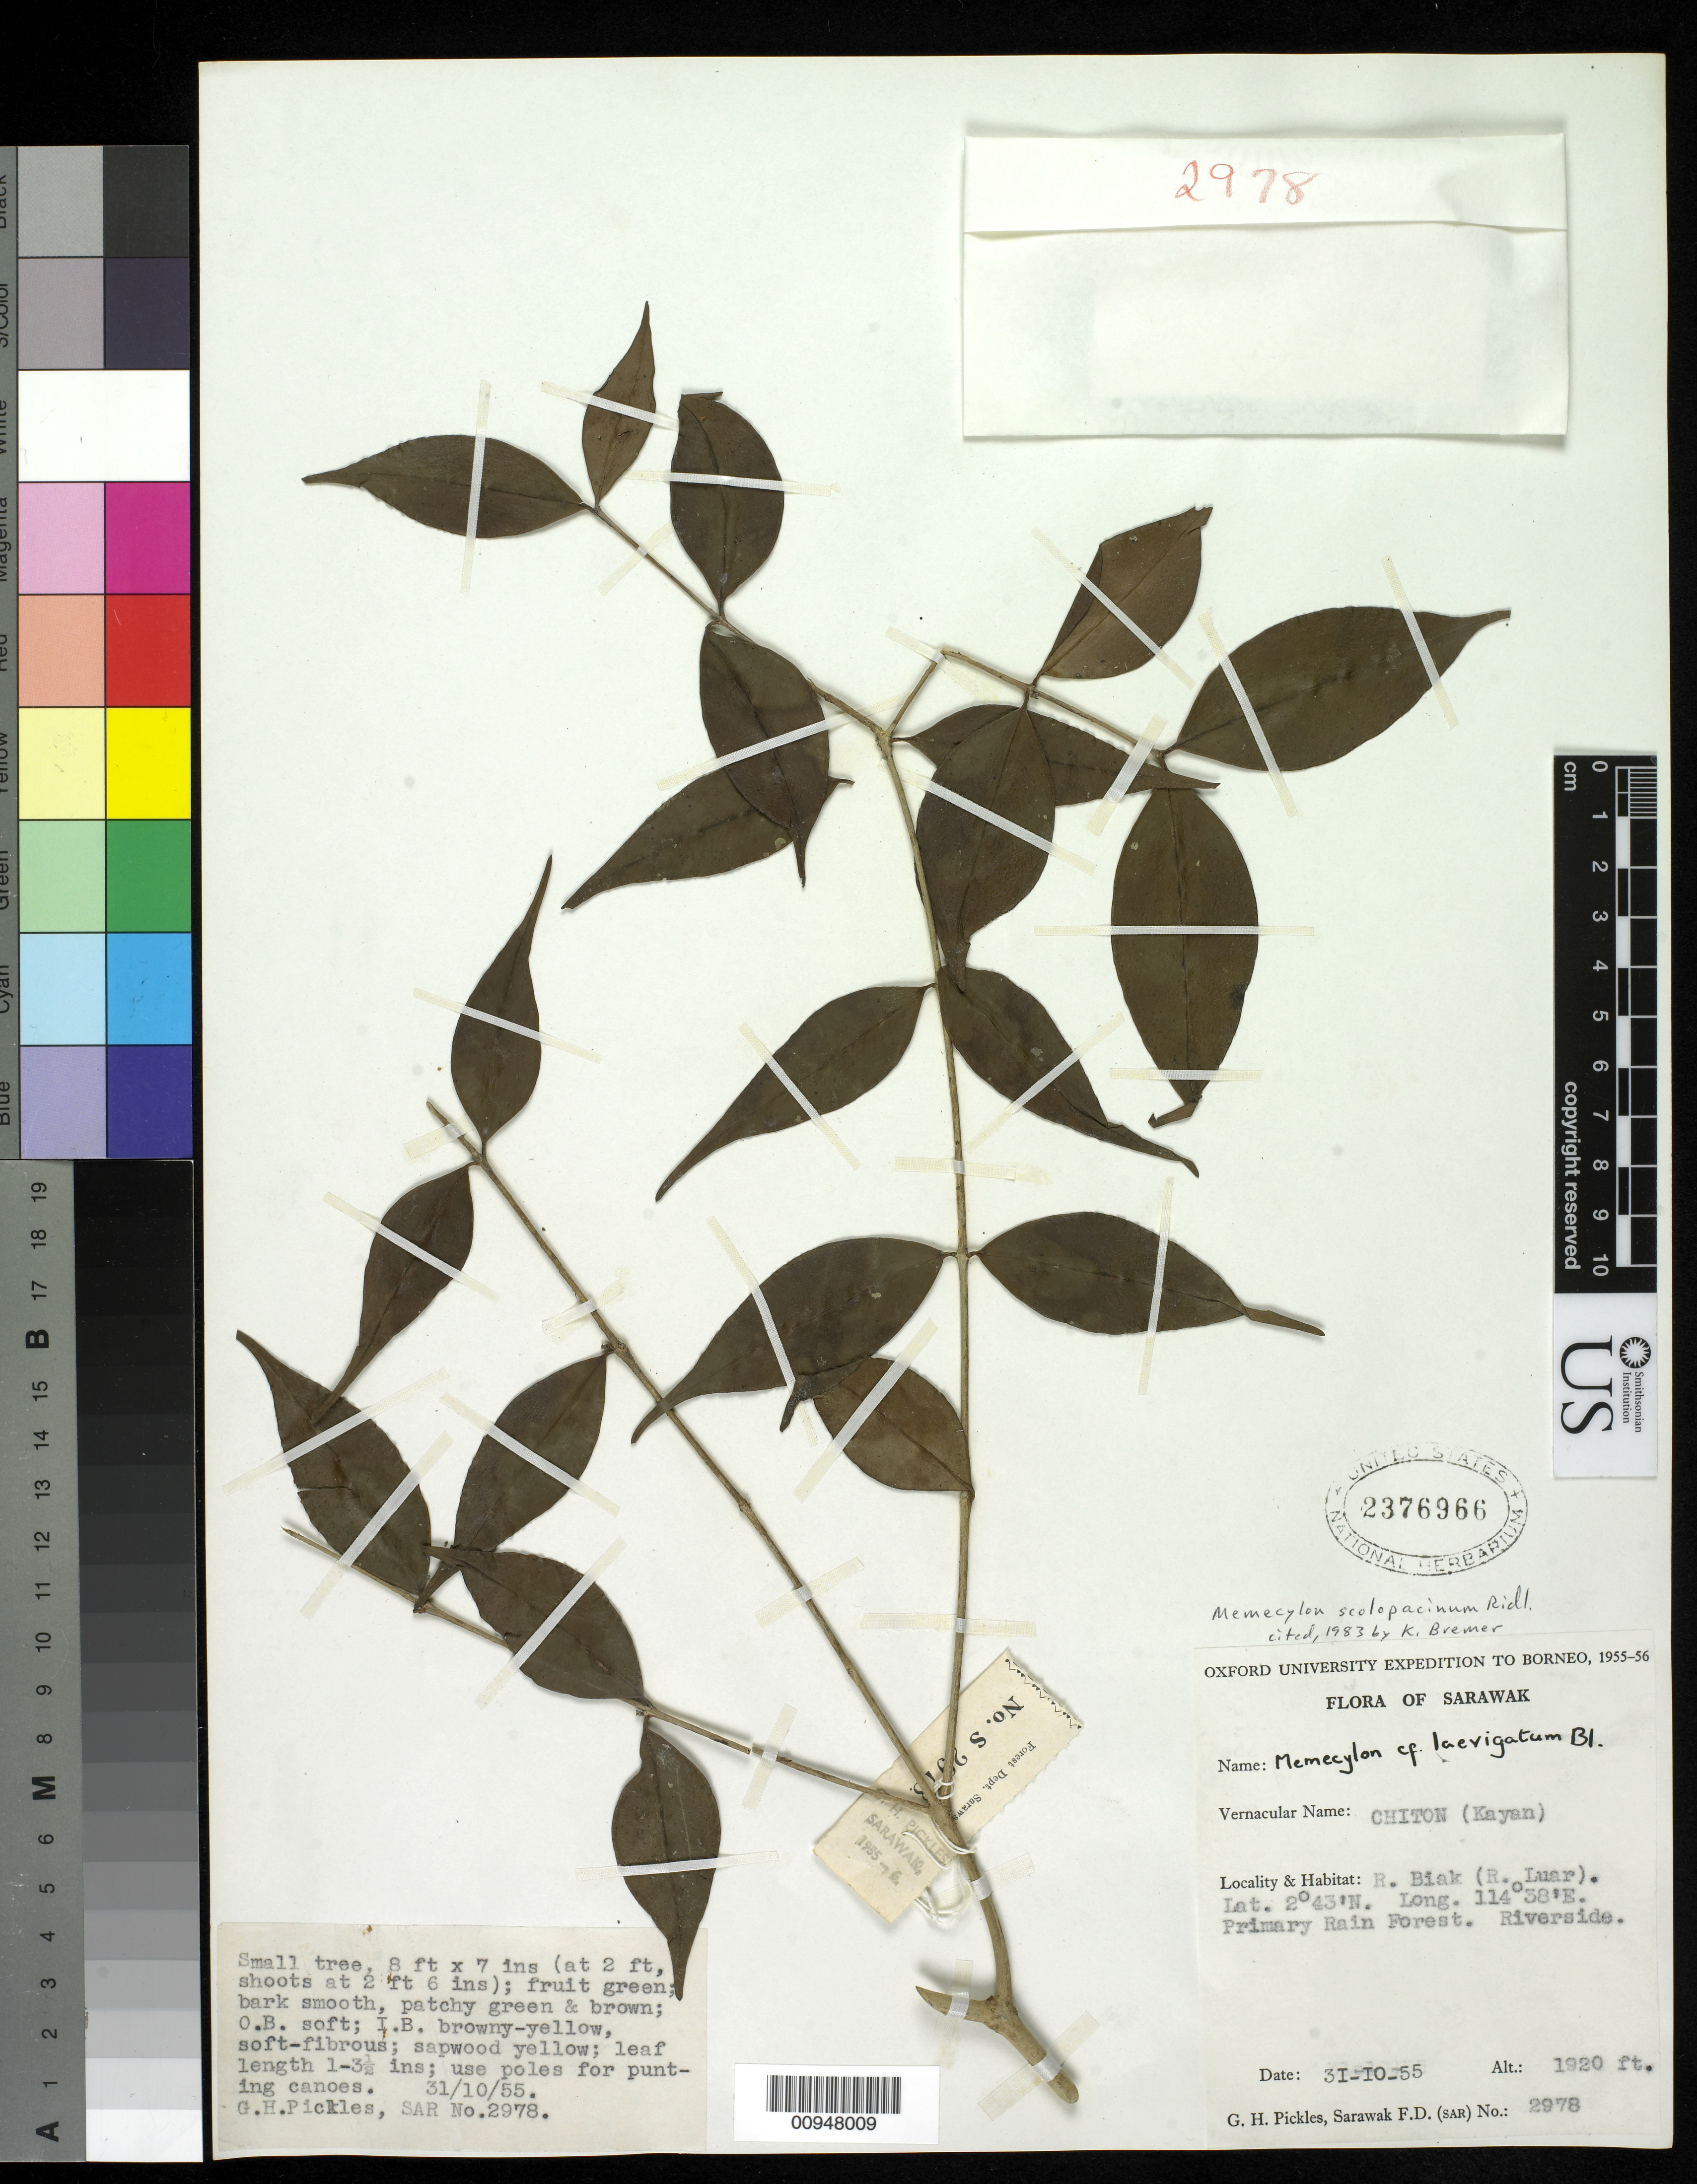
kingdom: Plantae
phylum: Tracheophyta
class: Magnoliopsida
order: Myrtales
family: Melastomataceae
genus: Memecylon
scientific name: Memecylon scolopacinum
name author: Ridl.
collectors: G. Pickles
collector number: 2978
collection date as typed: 31 Oct 1955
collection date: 1955-10-31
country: Malaysia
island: Borneo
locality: R. Biak(R.Luar), Riverside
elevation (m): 585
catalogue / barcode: US 2376966